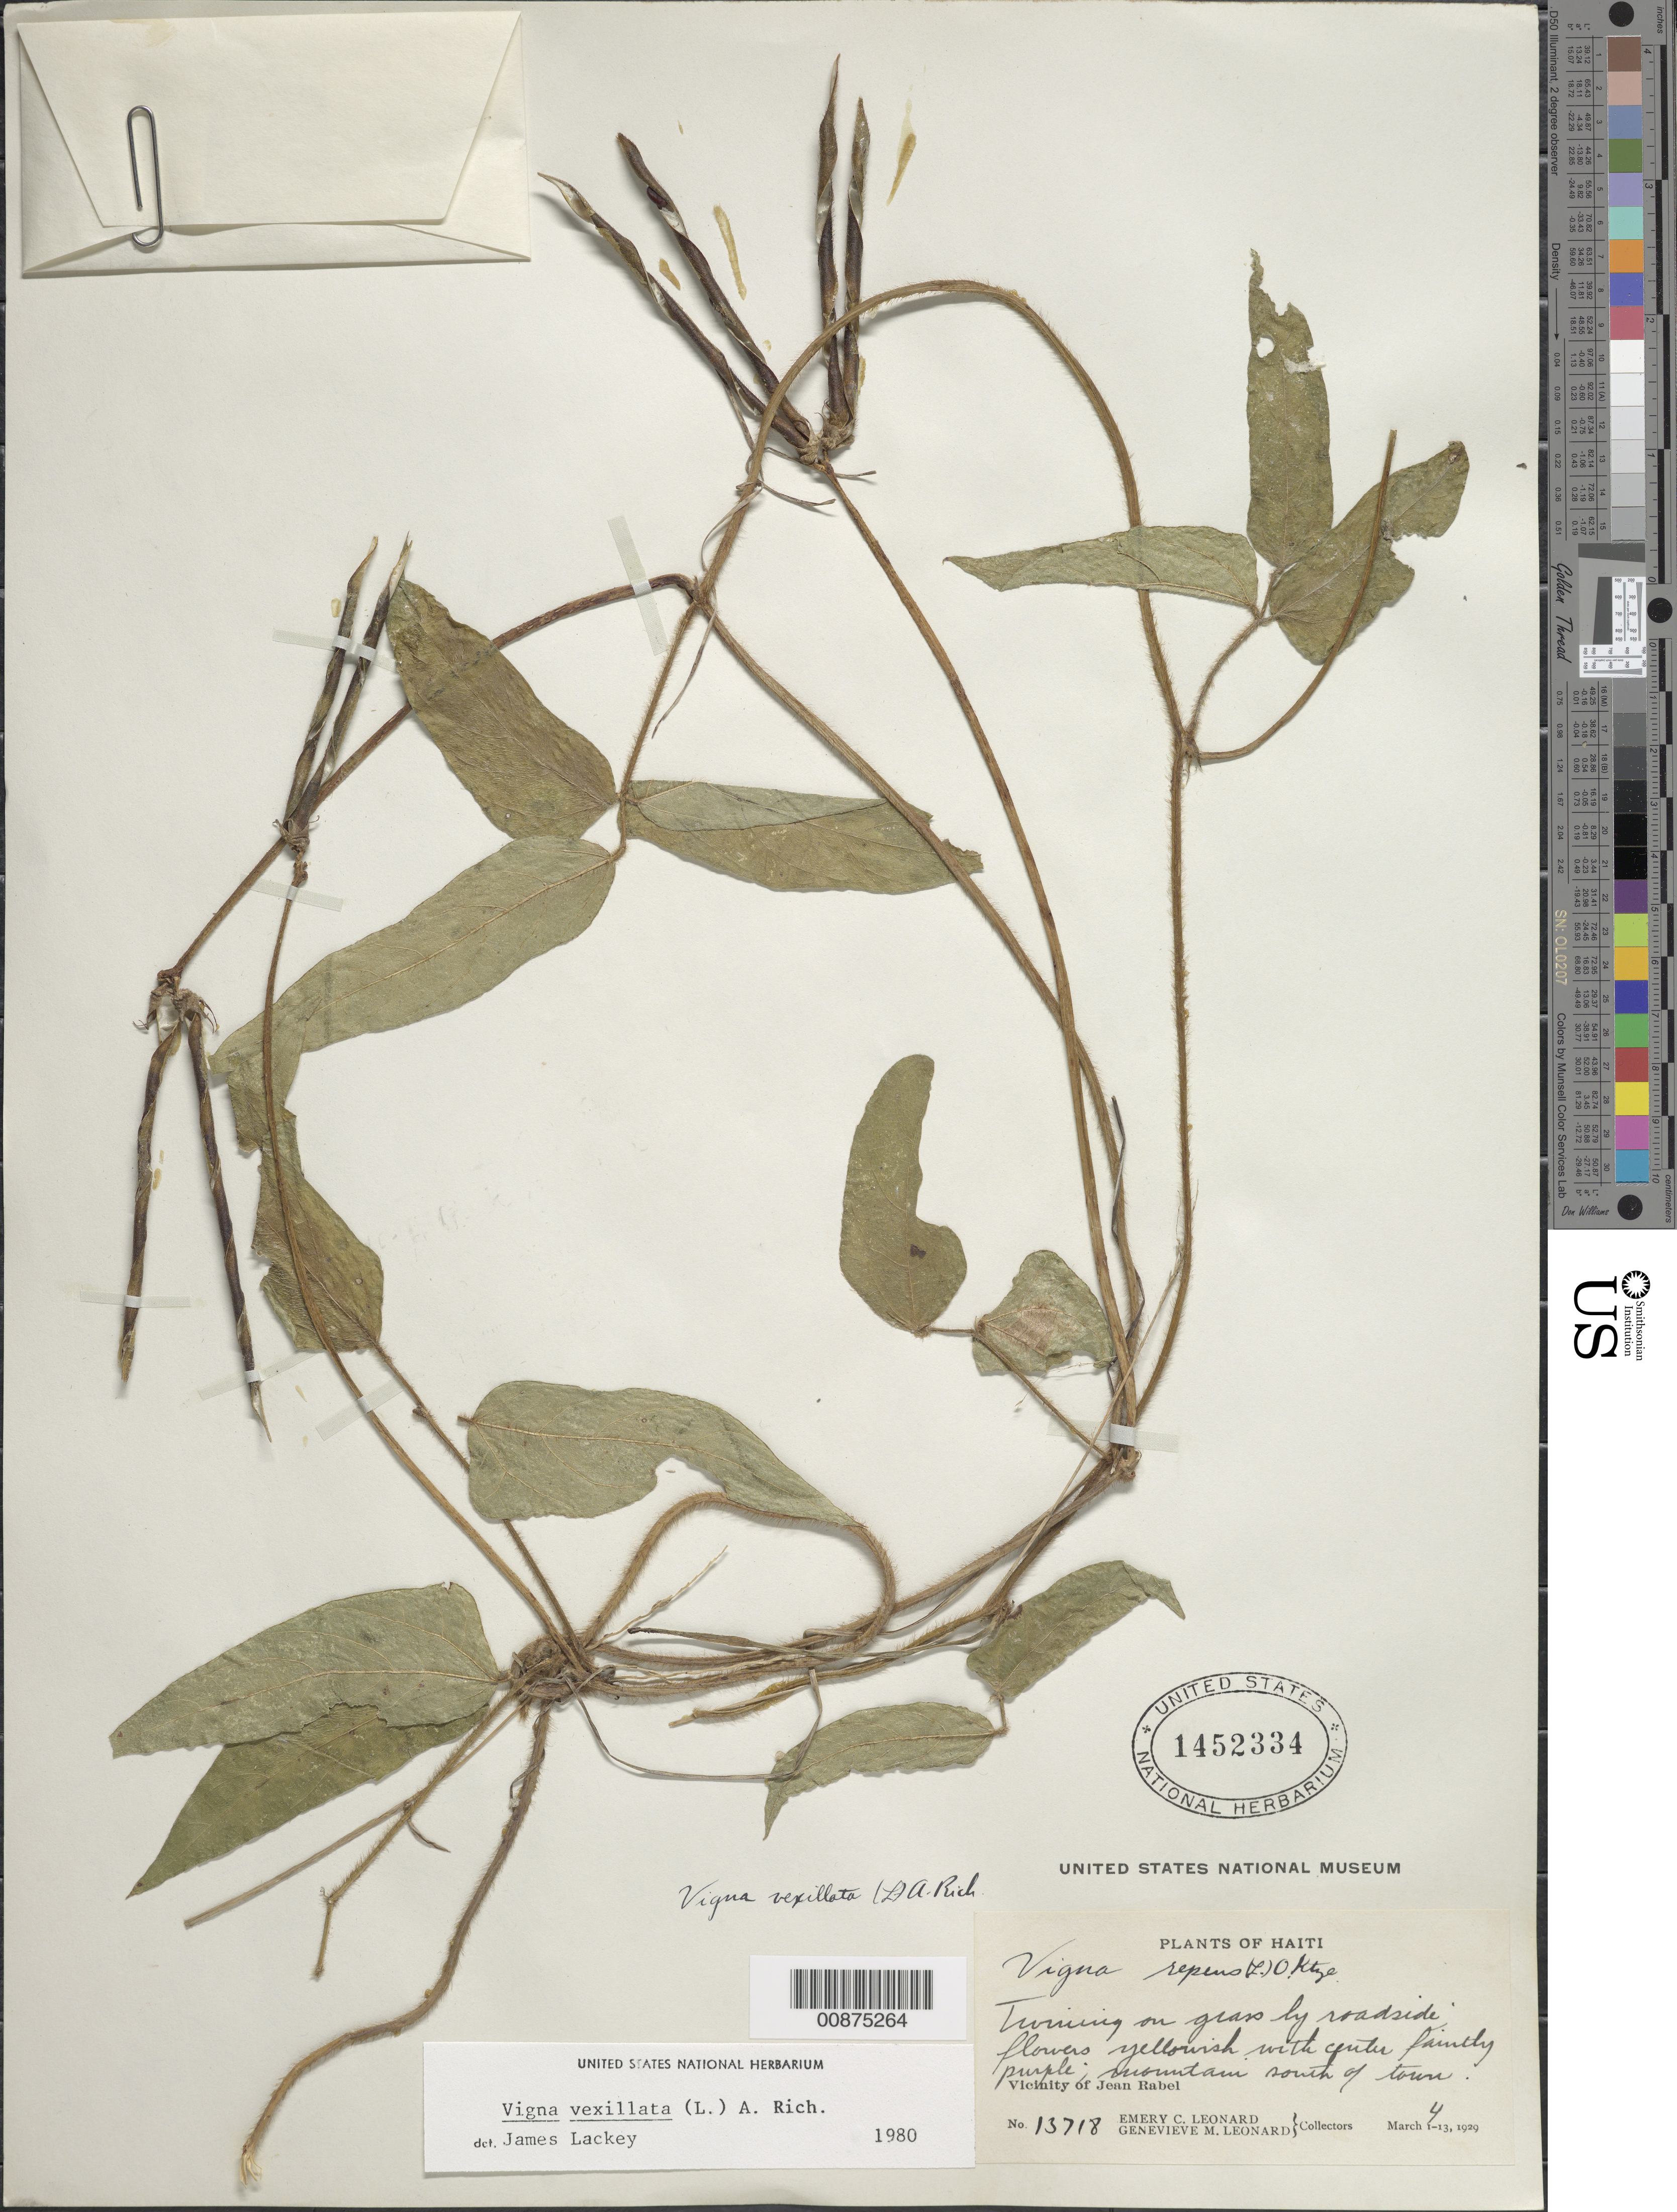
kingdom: Plantae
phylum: Tracheophyta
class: Magnoliopsida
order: Fabales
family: Fabaceae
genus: Vigna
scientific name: Vigna vexillata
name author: (L.) A. Rich.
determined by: Lackey, J.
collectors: E. C. Leonard & G. M. Leonard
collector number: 13718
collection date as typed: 04 Mar 1929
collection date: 1929-03-04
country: Haiti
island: Hispaniola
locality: Vicinity of Jean Rabel. Mountain south of town.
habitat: Twining on grass by roadside. Mountain.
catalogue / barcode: US 1452334